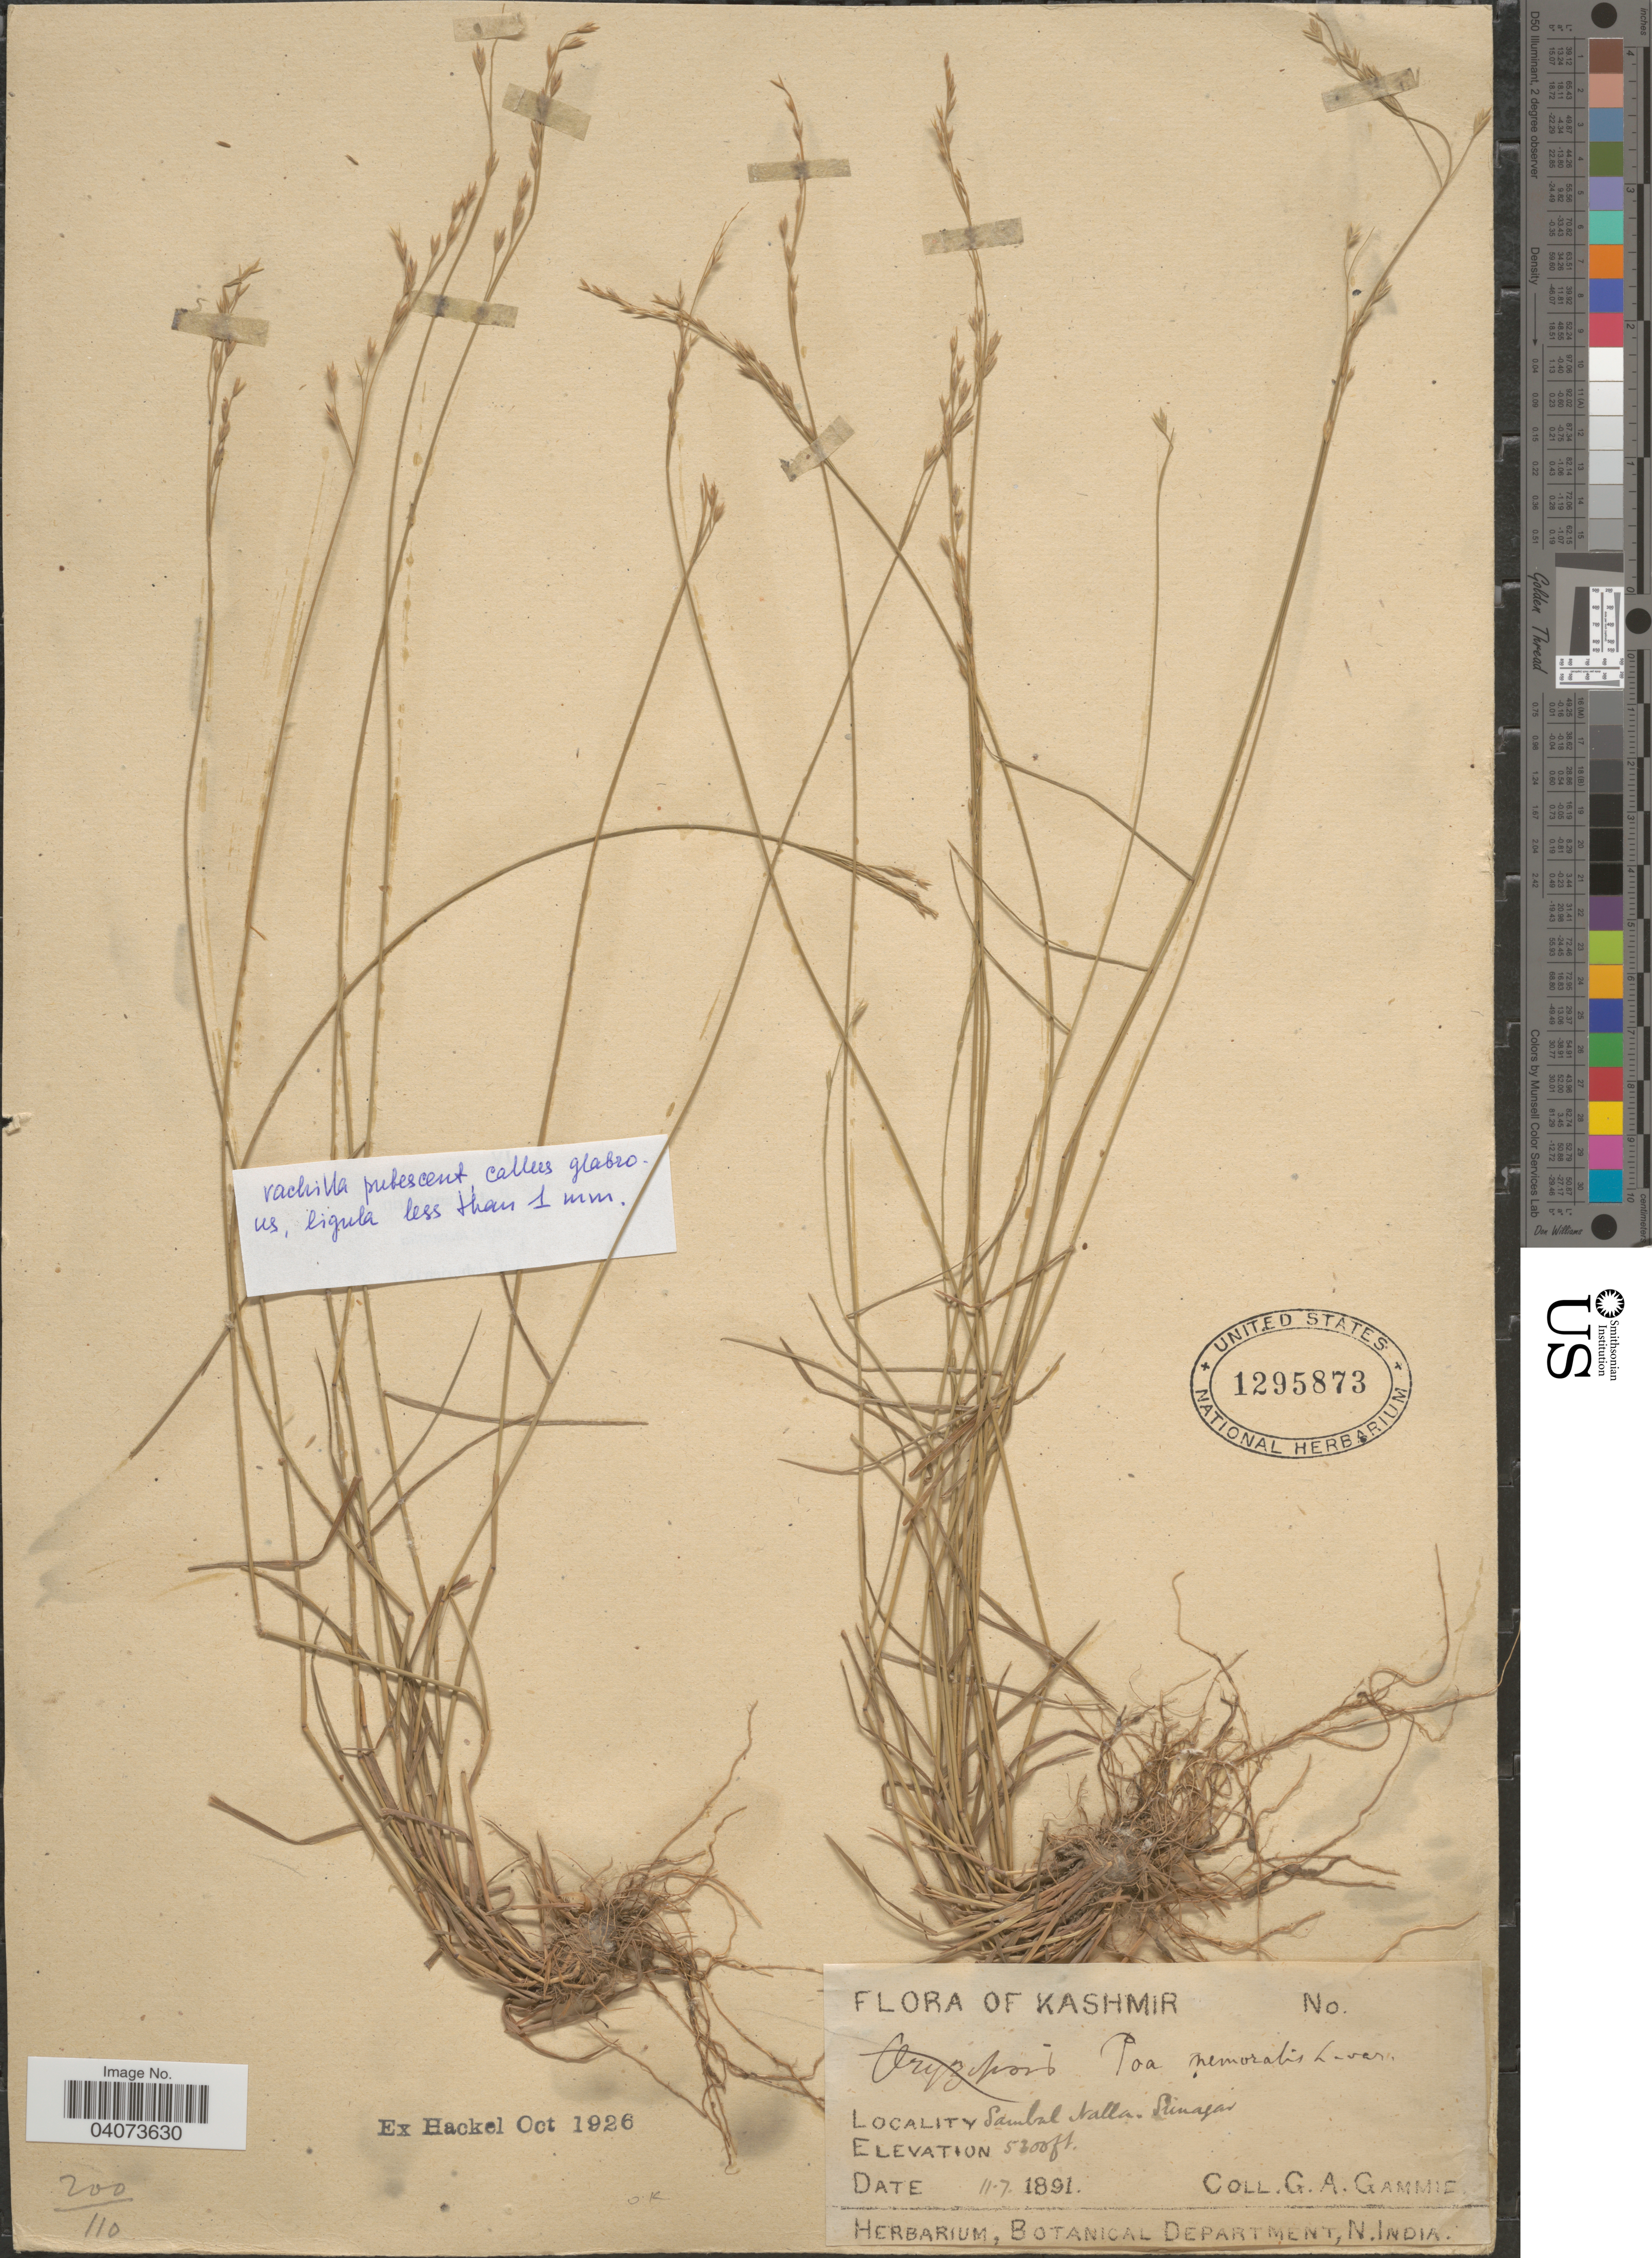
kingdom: Plantae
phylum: Tracheophyta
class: Liliopsida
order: Poales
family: Poaceae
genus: Poa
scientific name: Poa nemoralis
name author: L.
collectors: G. Gammie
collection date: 1891-07-11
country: India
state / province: Jammu and Kashmir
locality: Kashmir. Sambal Nalla, Srinagar.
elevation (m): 1585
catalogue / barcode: US 1295873